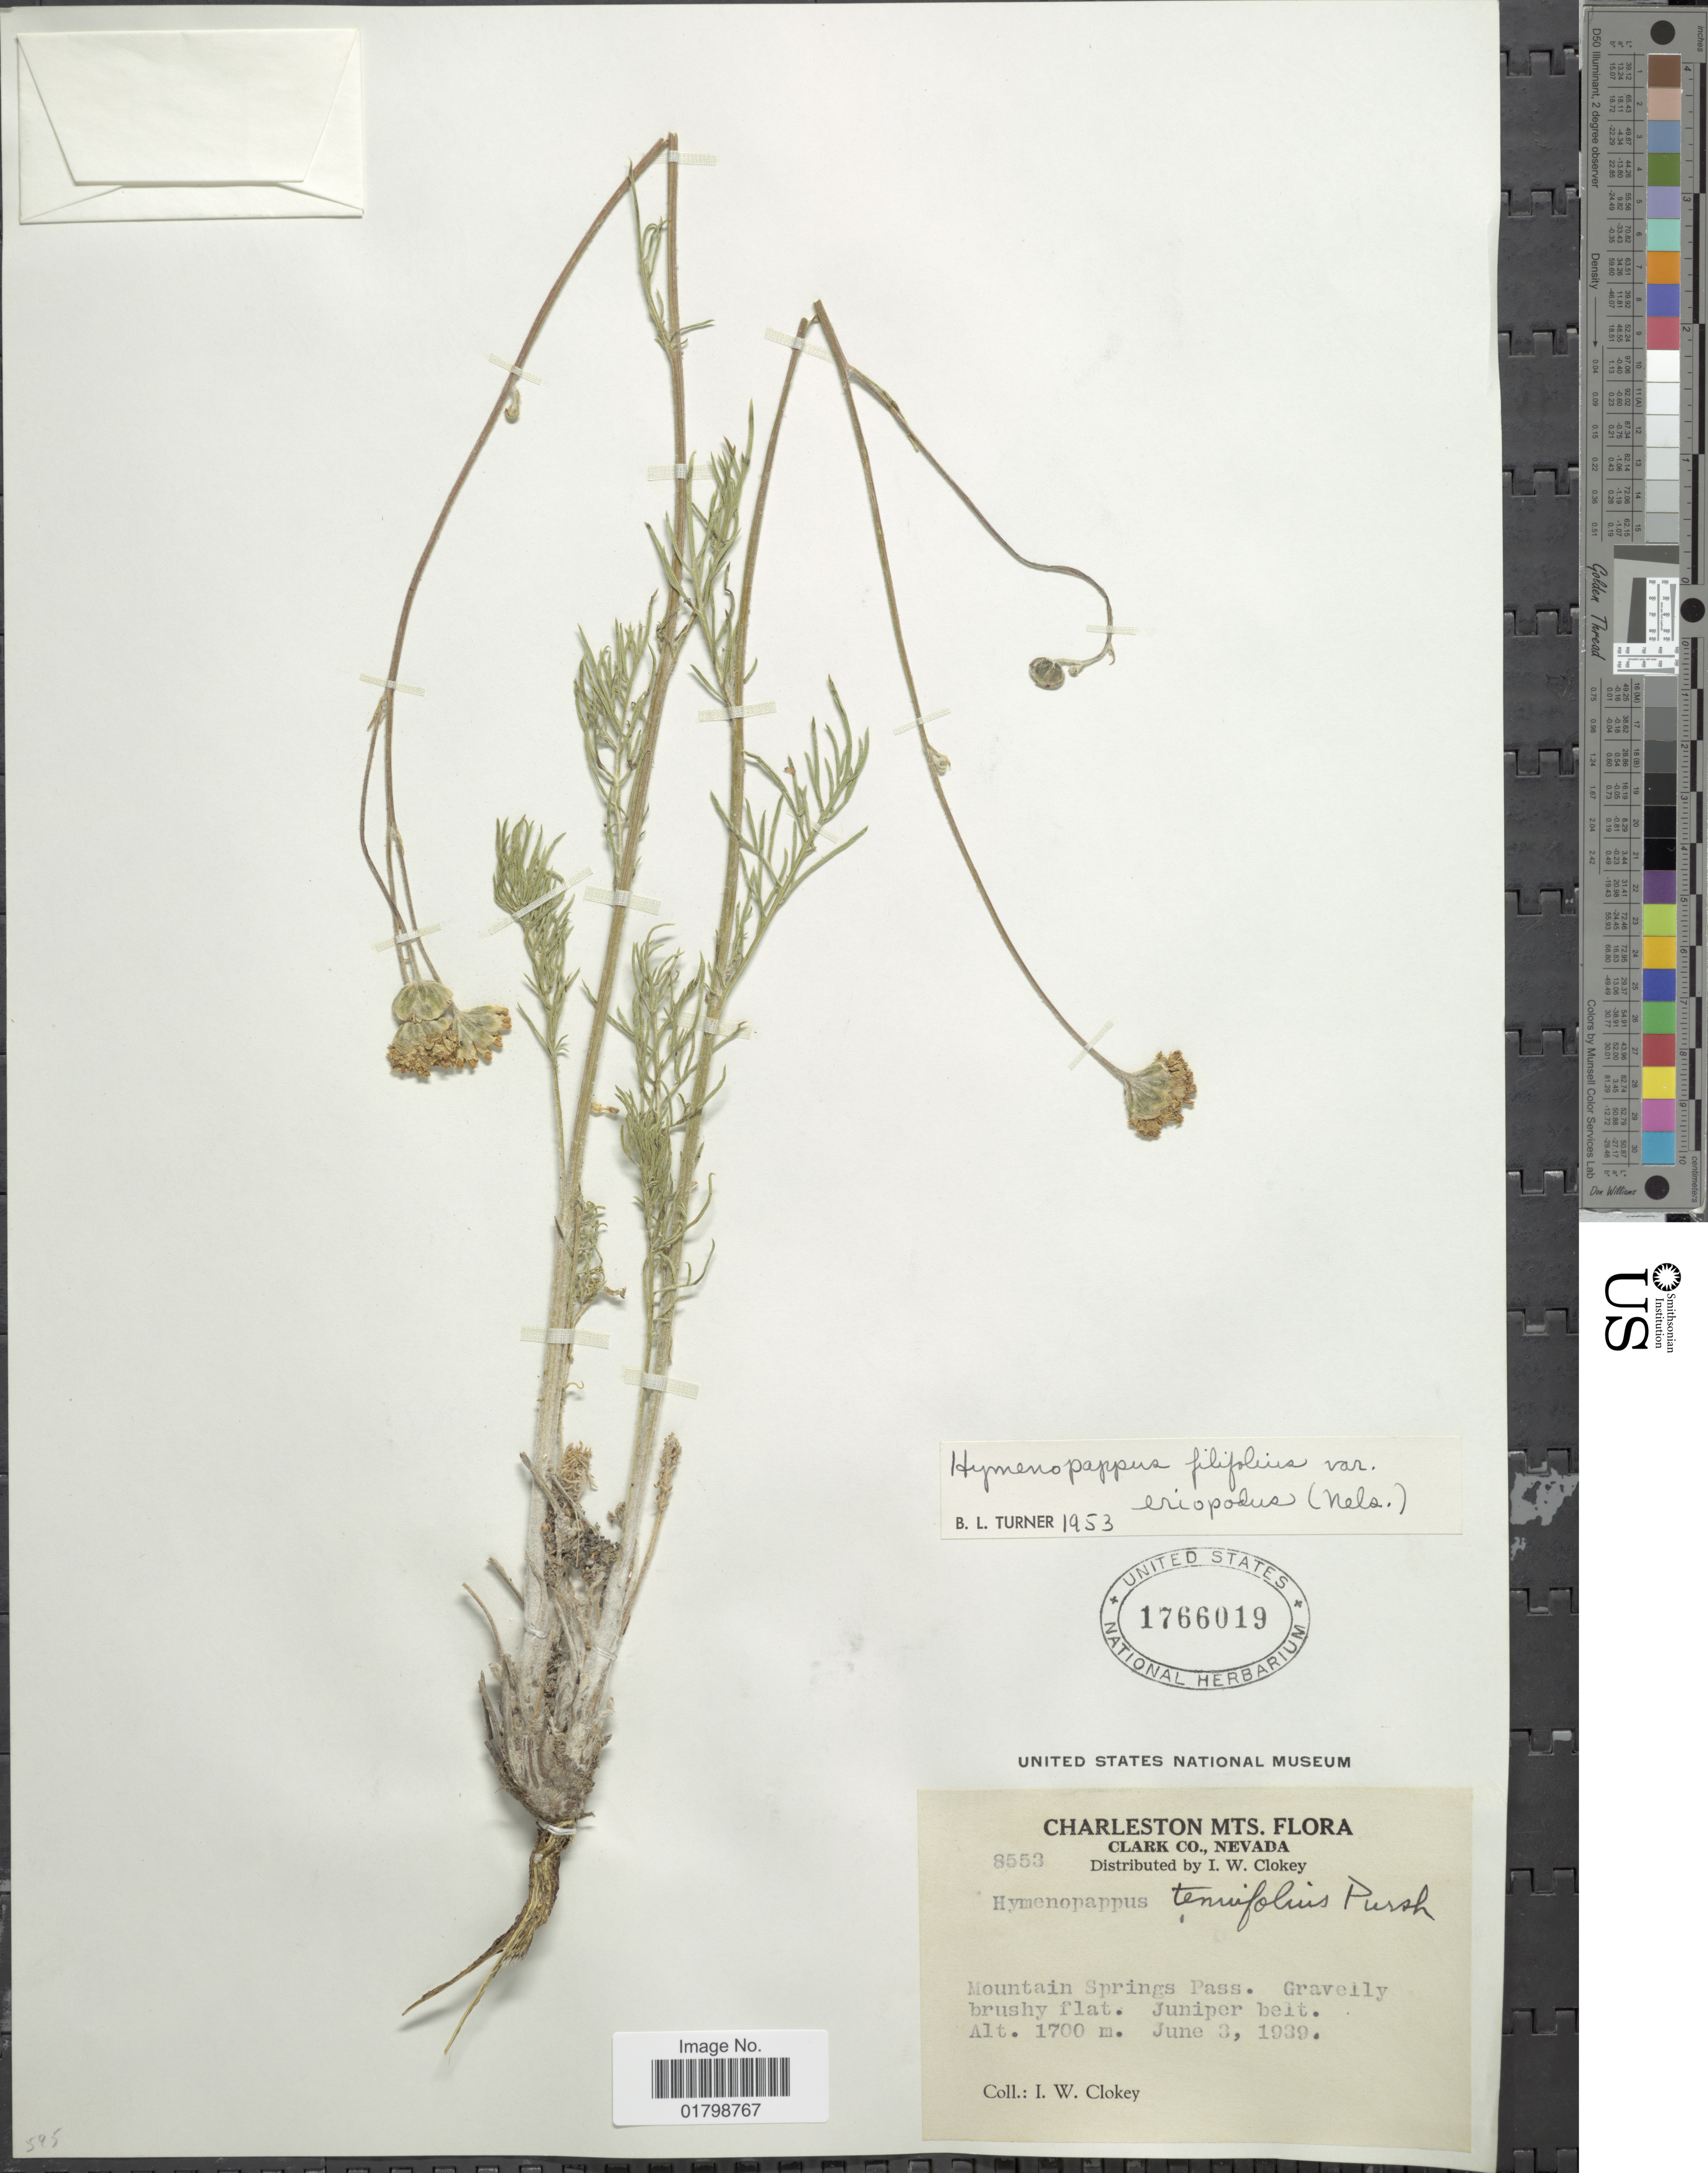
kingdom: Plantae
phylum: Tracheophyta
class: Magnoliopsida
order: Asterales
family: Asteraceae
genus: Hymenopappus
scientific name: Hymenopappus filifolius var. eriopodus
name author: (A. Nelson) B.L. Turner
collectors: I. W. Clokey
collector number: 8553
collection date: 1939-06-03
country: United States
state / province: Nevada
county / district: Clark Co.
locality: Charleston Mts., Mountain Springs Pass.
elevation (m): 1700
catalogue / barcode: US 1766019